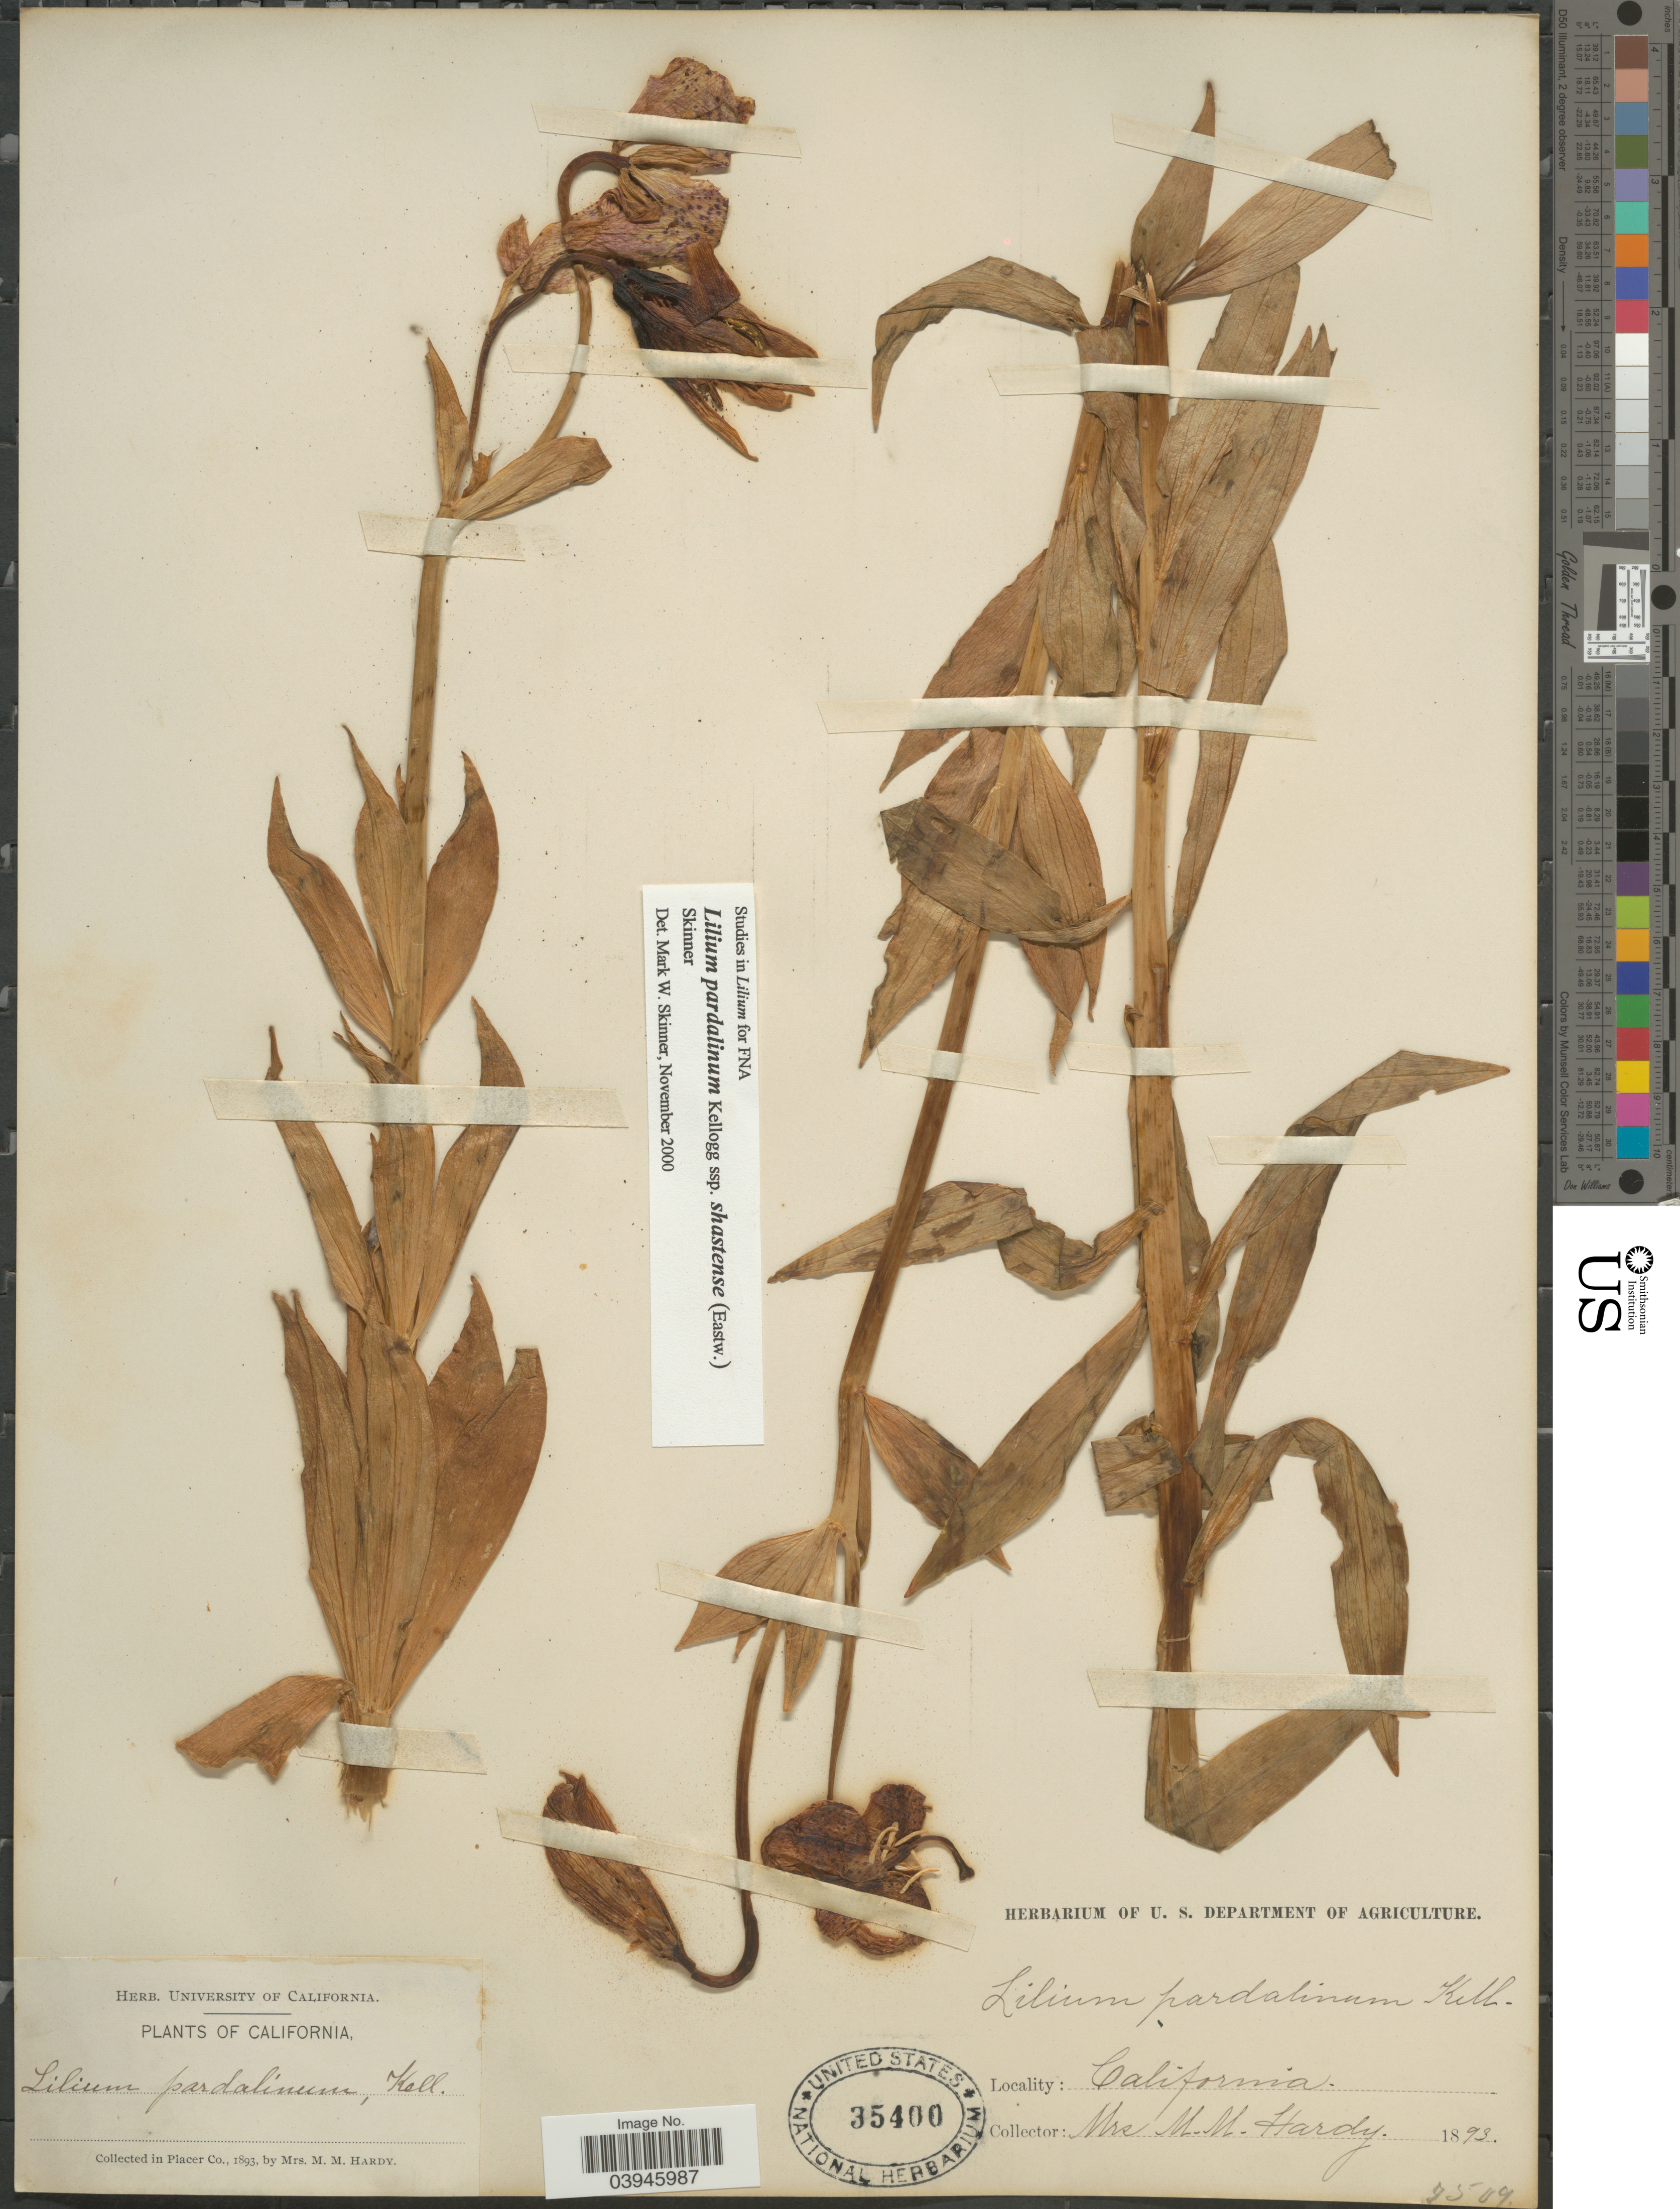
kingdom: Plantae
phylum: Tracheophyta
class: Liliopsida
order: Liliales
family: Liliaceae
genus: Lilium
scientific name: Lilium nevadense var. shastense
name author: Eastw.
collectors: Mrs. M. M. Hardy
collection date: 1893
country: United States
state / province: California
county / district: Placer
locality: In Placer Co.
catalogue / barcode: US 35400